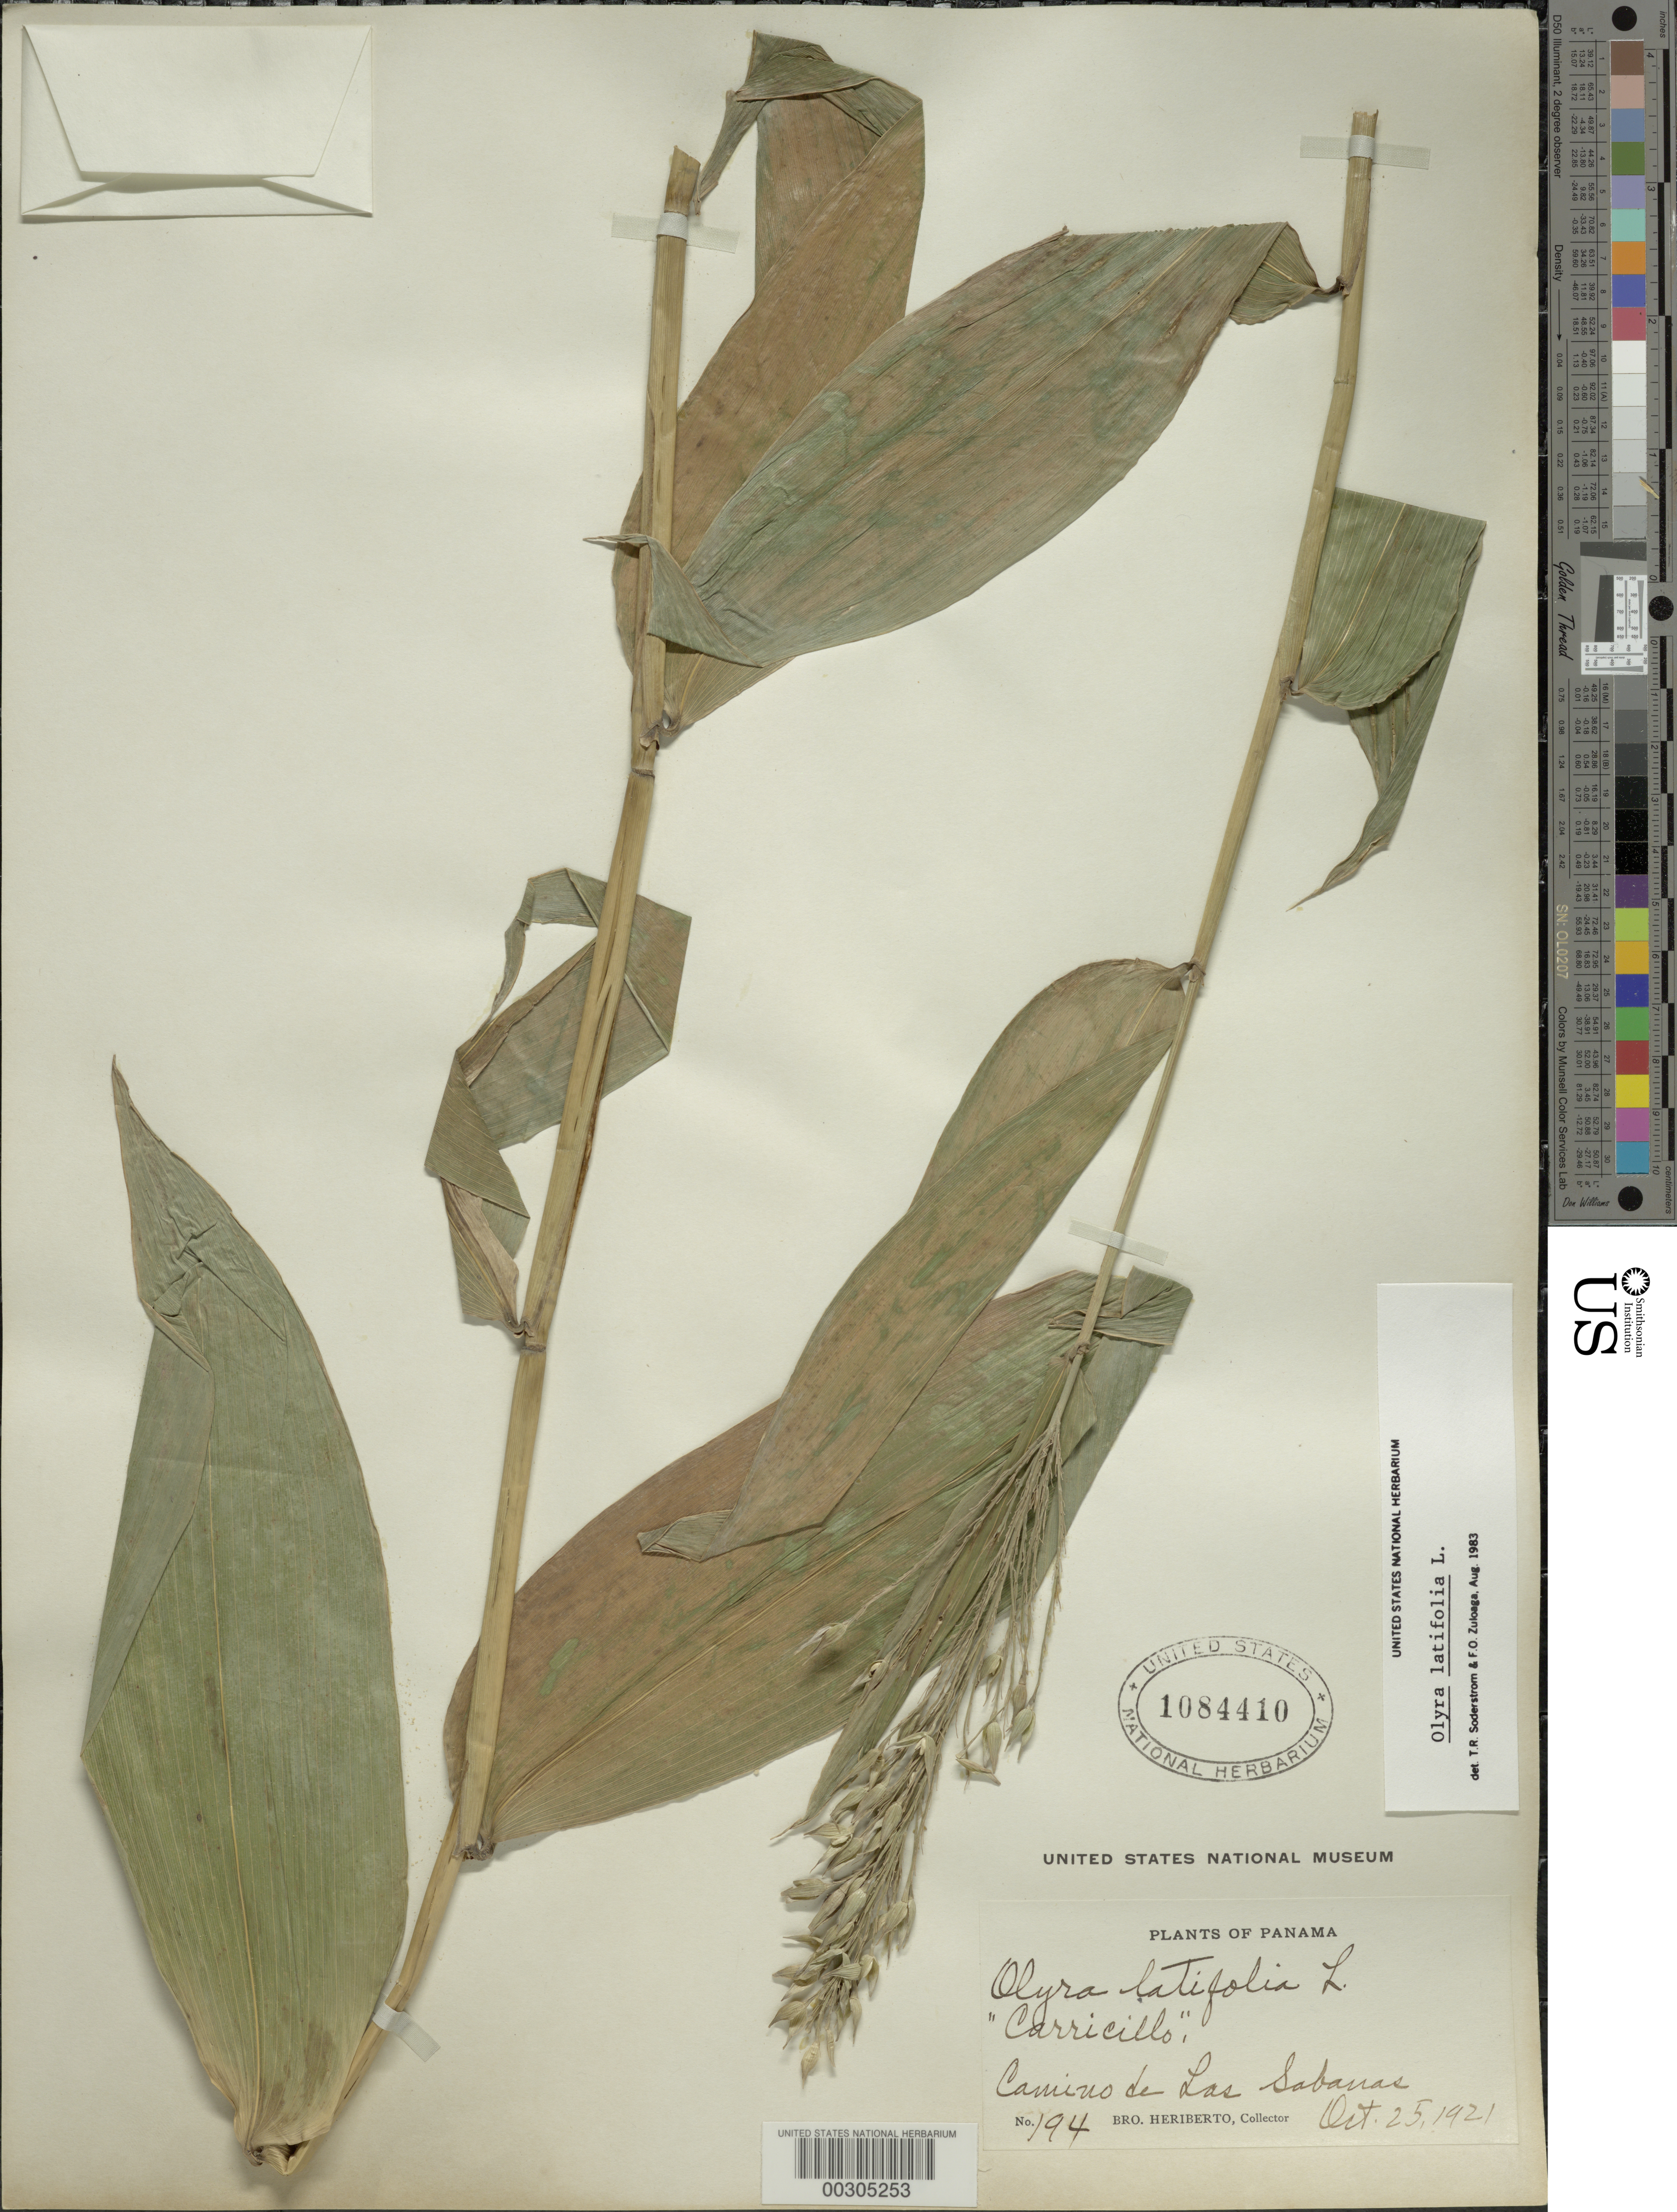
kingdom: Plantae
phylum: Tracheophyta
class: Liliopsida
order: Poales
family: Poaceae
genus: Olyra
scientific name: Olyra latifolia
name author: L.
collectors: B. Herbierto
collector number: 194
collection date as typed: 25 Oct 1921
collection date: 1921-10-25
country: Panama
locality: Camino de las Sabanas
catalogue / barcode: US 1084410